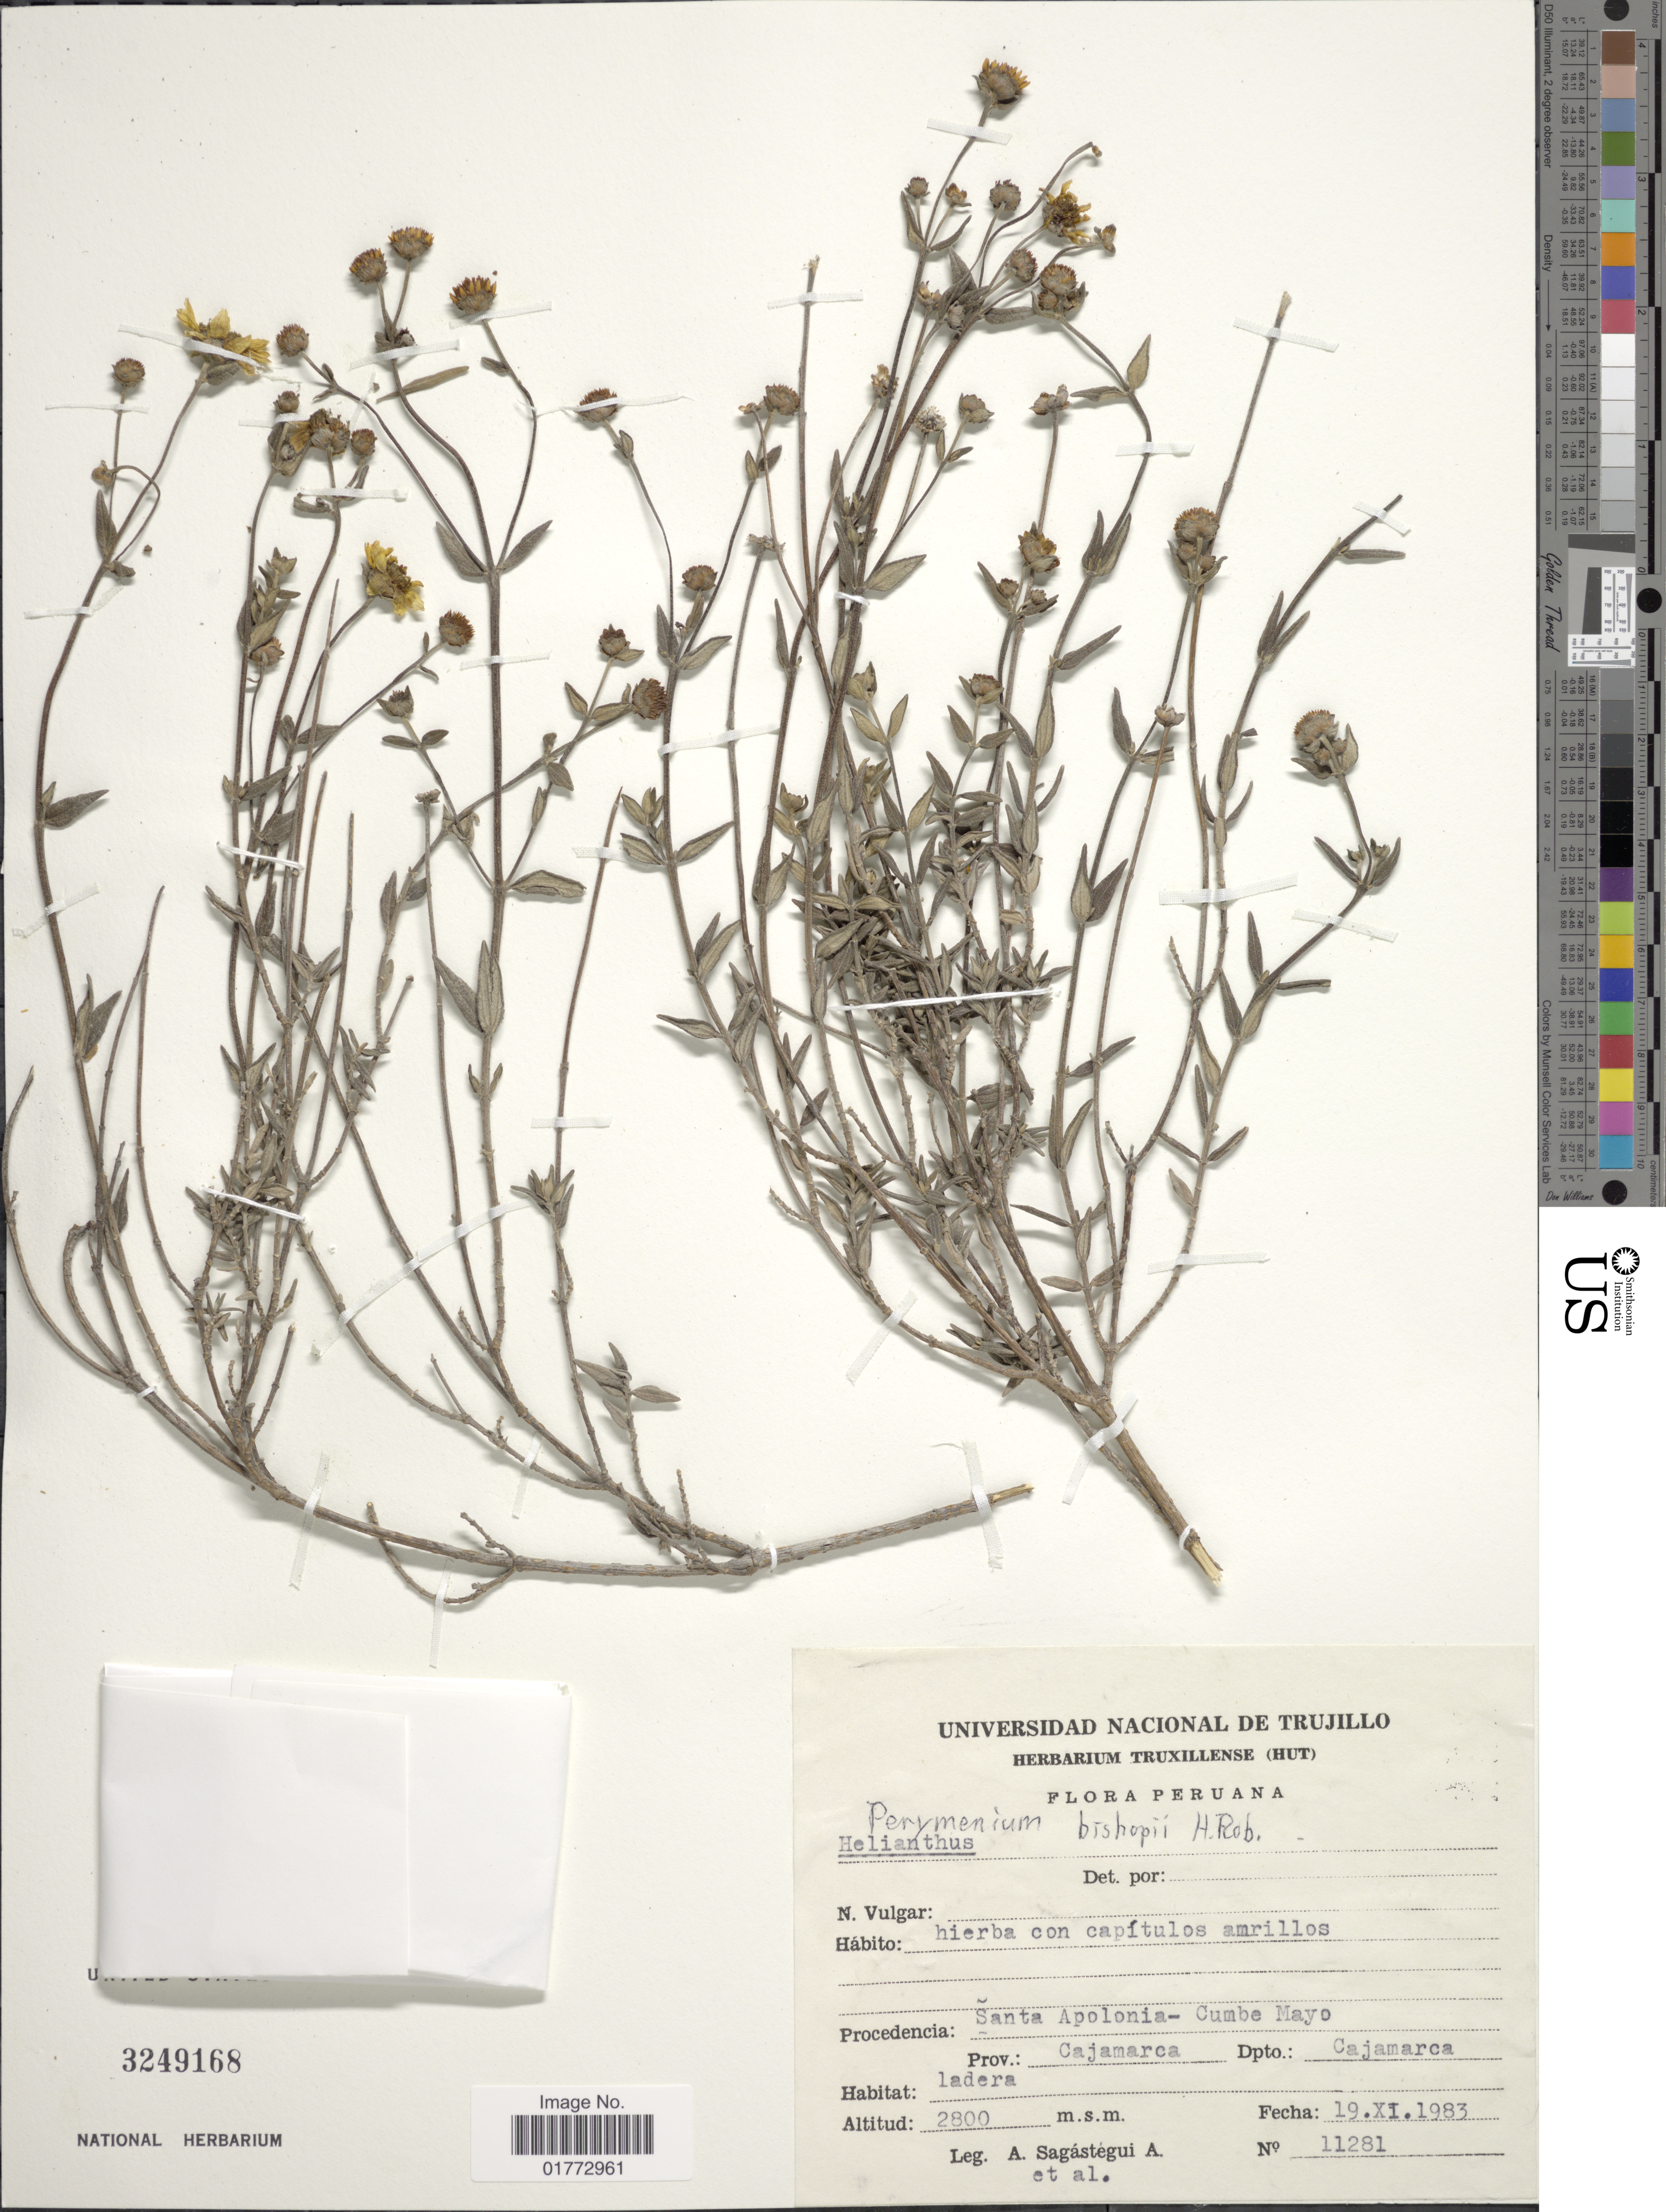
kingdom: Plantae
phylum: Tracheophyta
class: Magnoliopsida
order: Asterales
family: Asteraceae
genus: Perymenium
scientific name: Perymenium bishopii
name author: H. Rob.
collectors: A. Sagástegui A. & et al.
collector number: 11281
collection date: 1983-11-19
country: Peru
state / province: Cajamarca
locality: Procedencia: Santa Apolonia - Cumbe Mayo, Prov. Cajamarca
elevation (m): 2800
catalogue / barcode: US 3249168